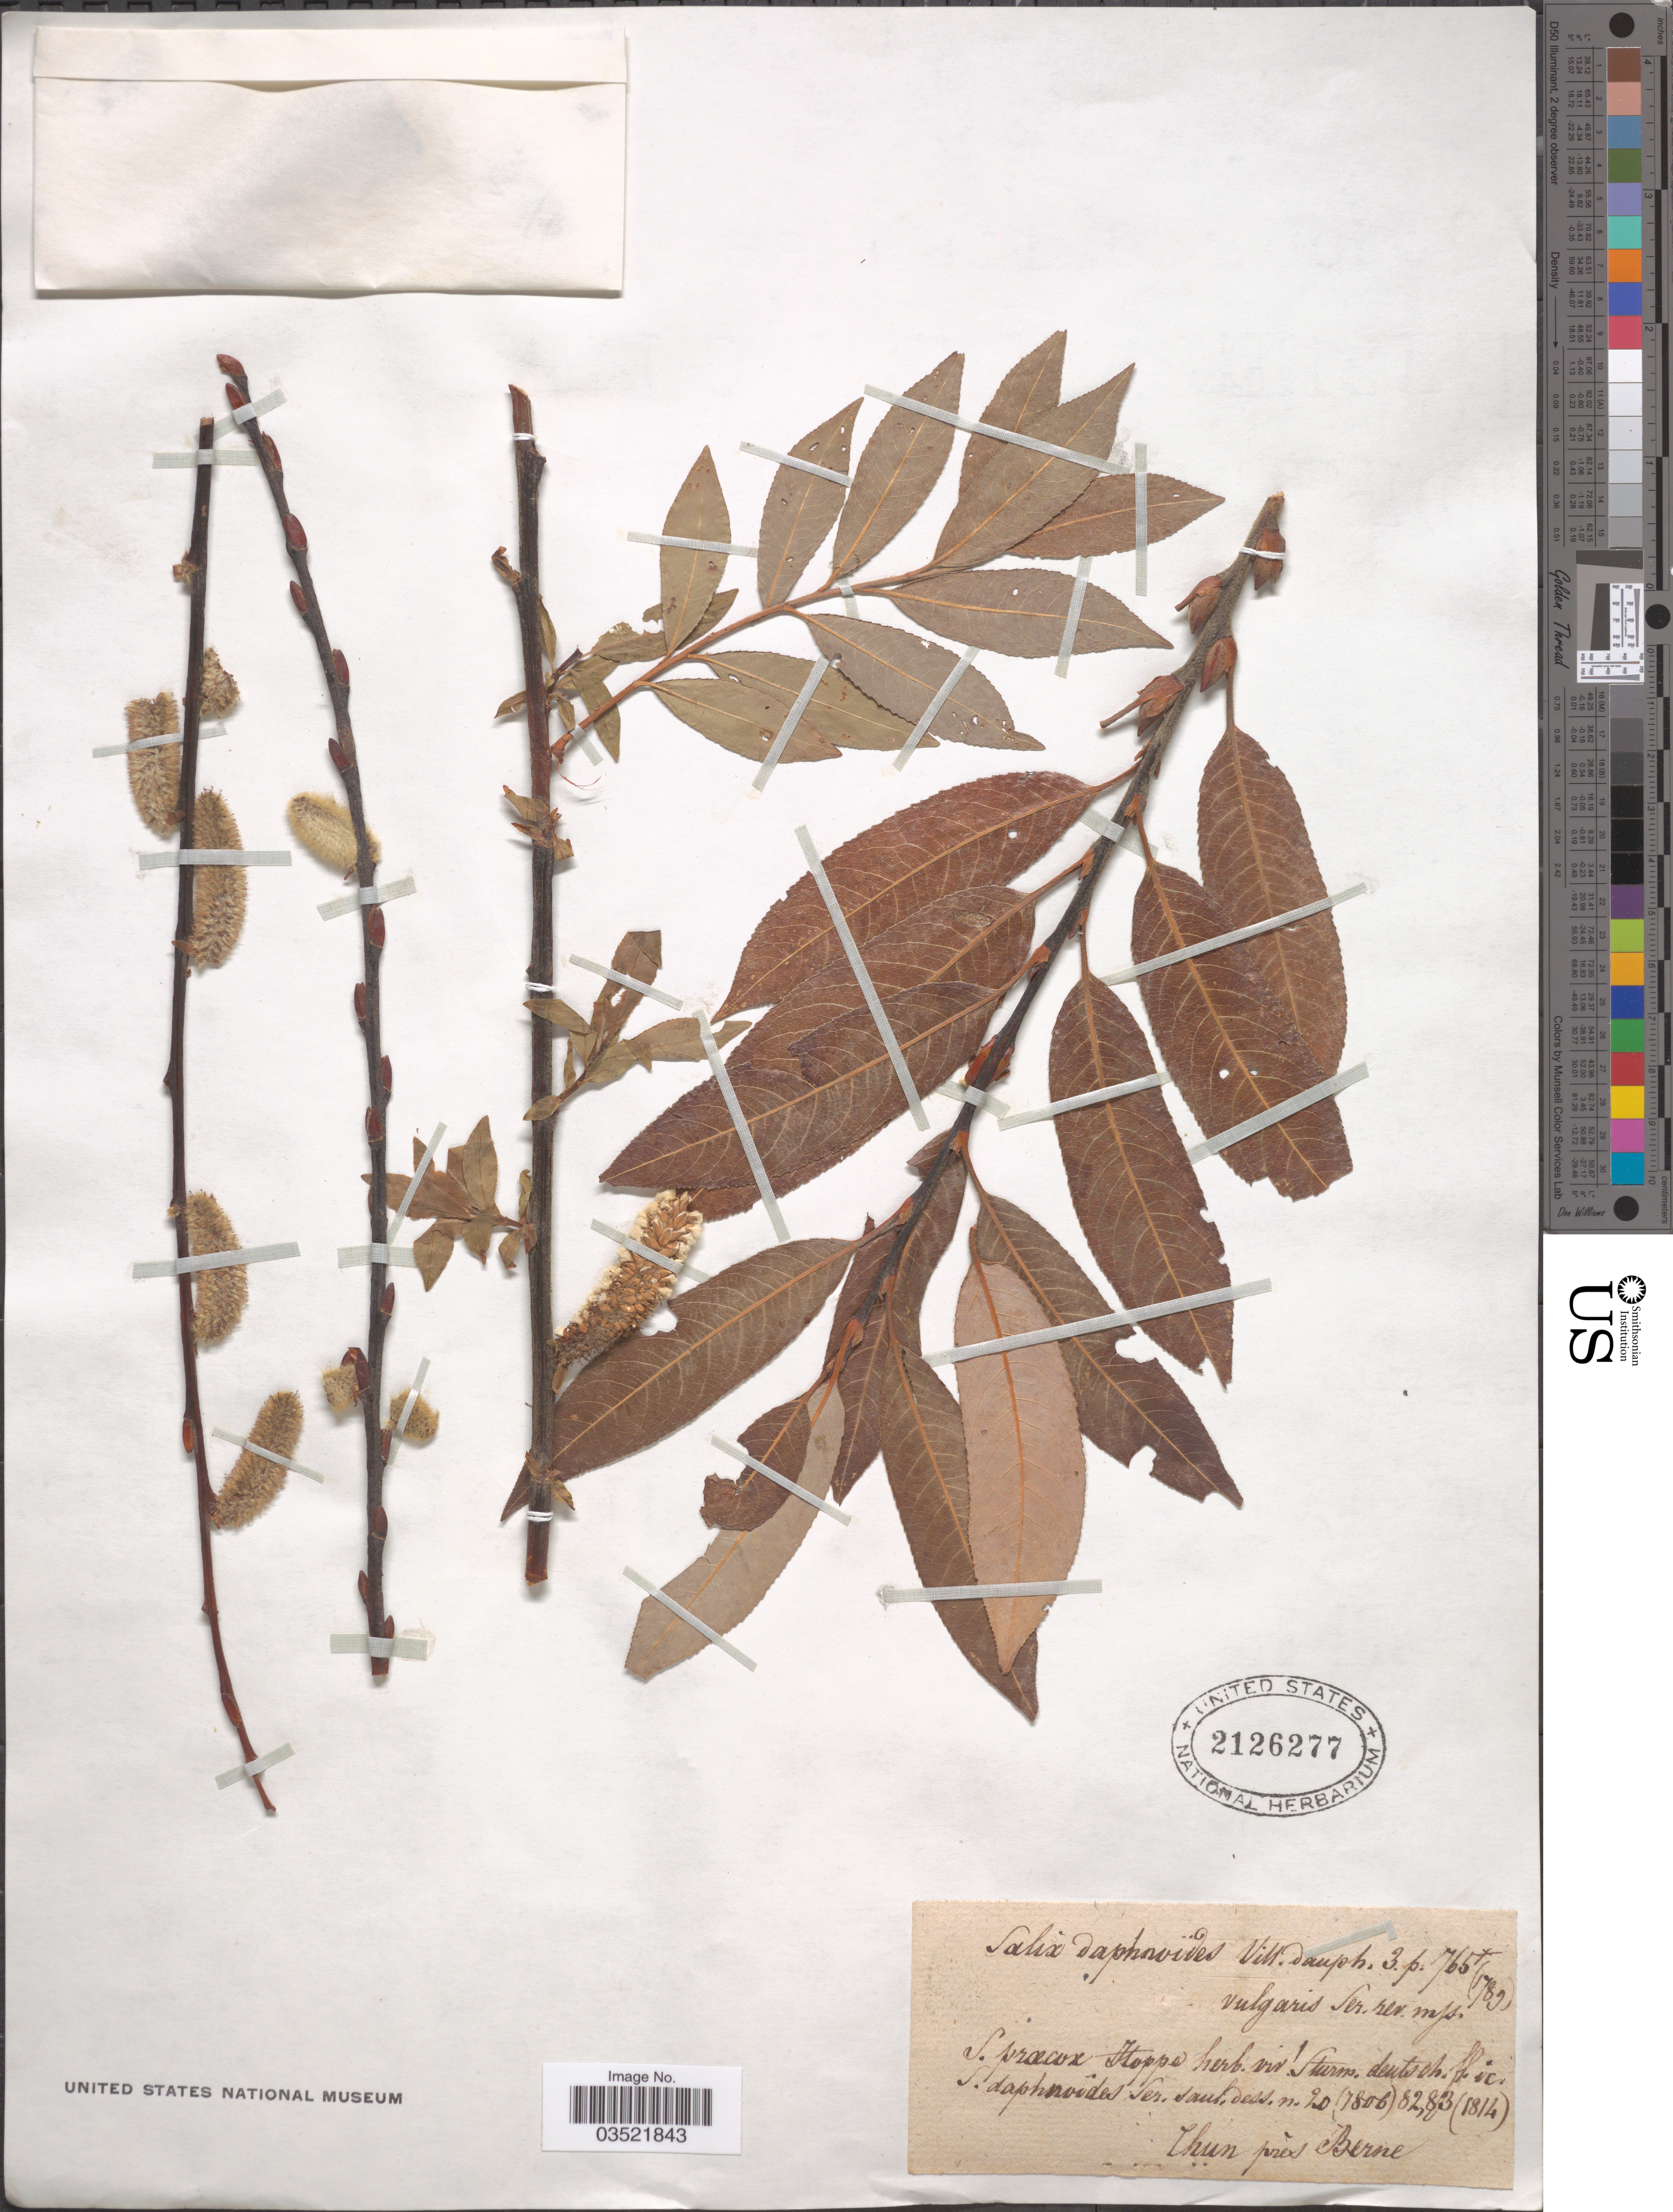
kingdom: Plantae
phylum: Tracheophyta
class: Magnoliopsida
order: Malpighiales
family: Salicaceae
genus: Salix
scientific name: Salix daphnoides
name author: Vill.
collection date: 1806/1814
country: Switzerland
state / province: Bern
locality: Thun près Berne.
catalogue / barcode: US 2126277